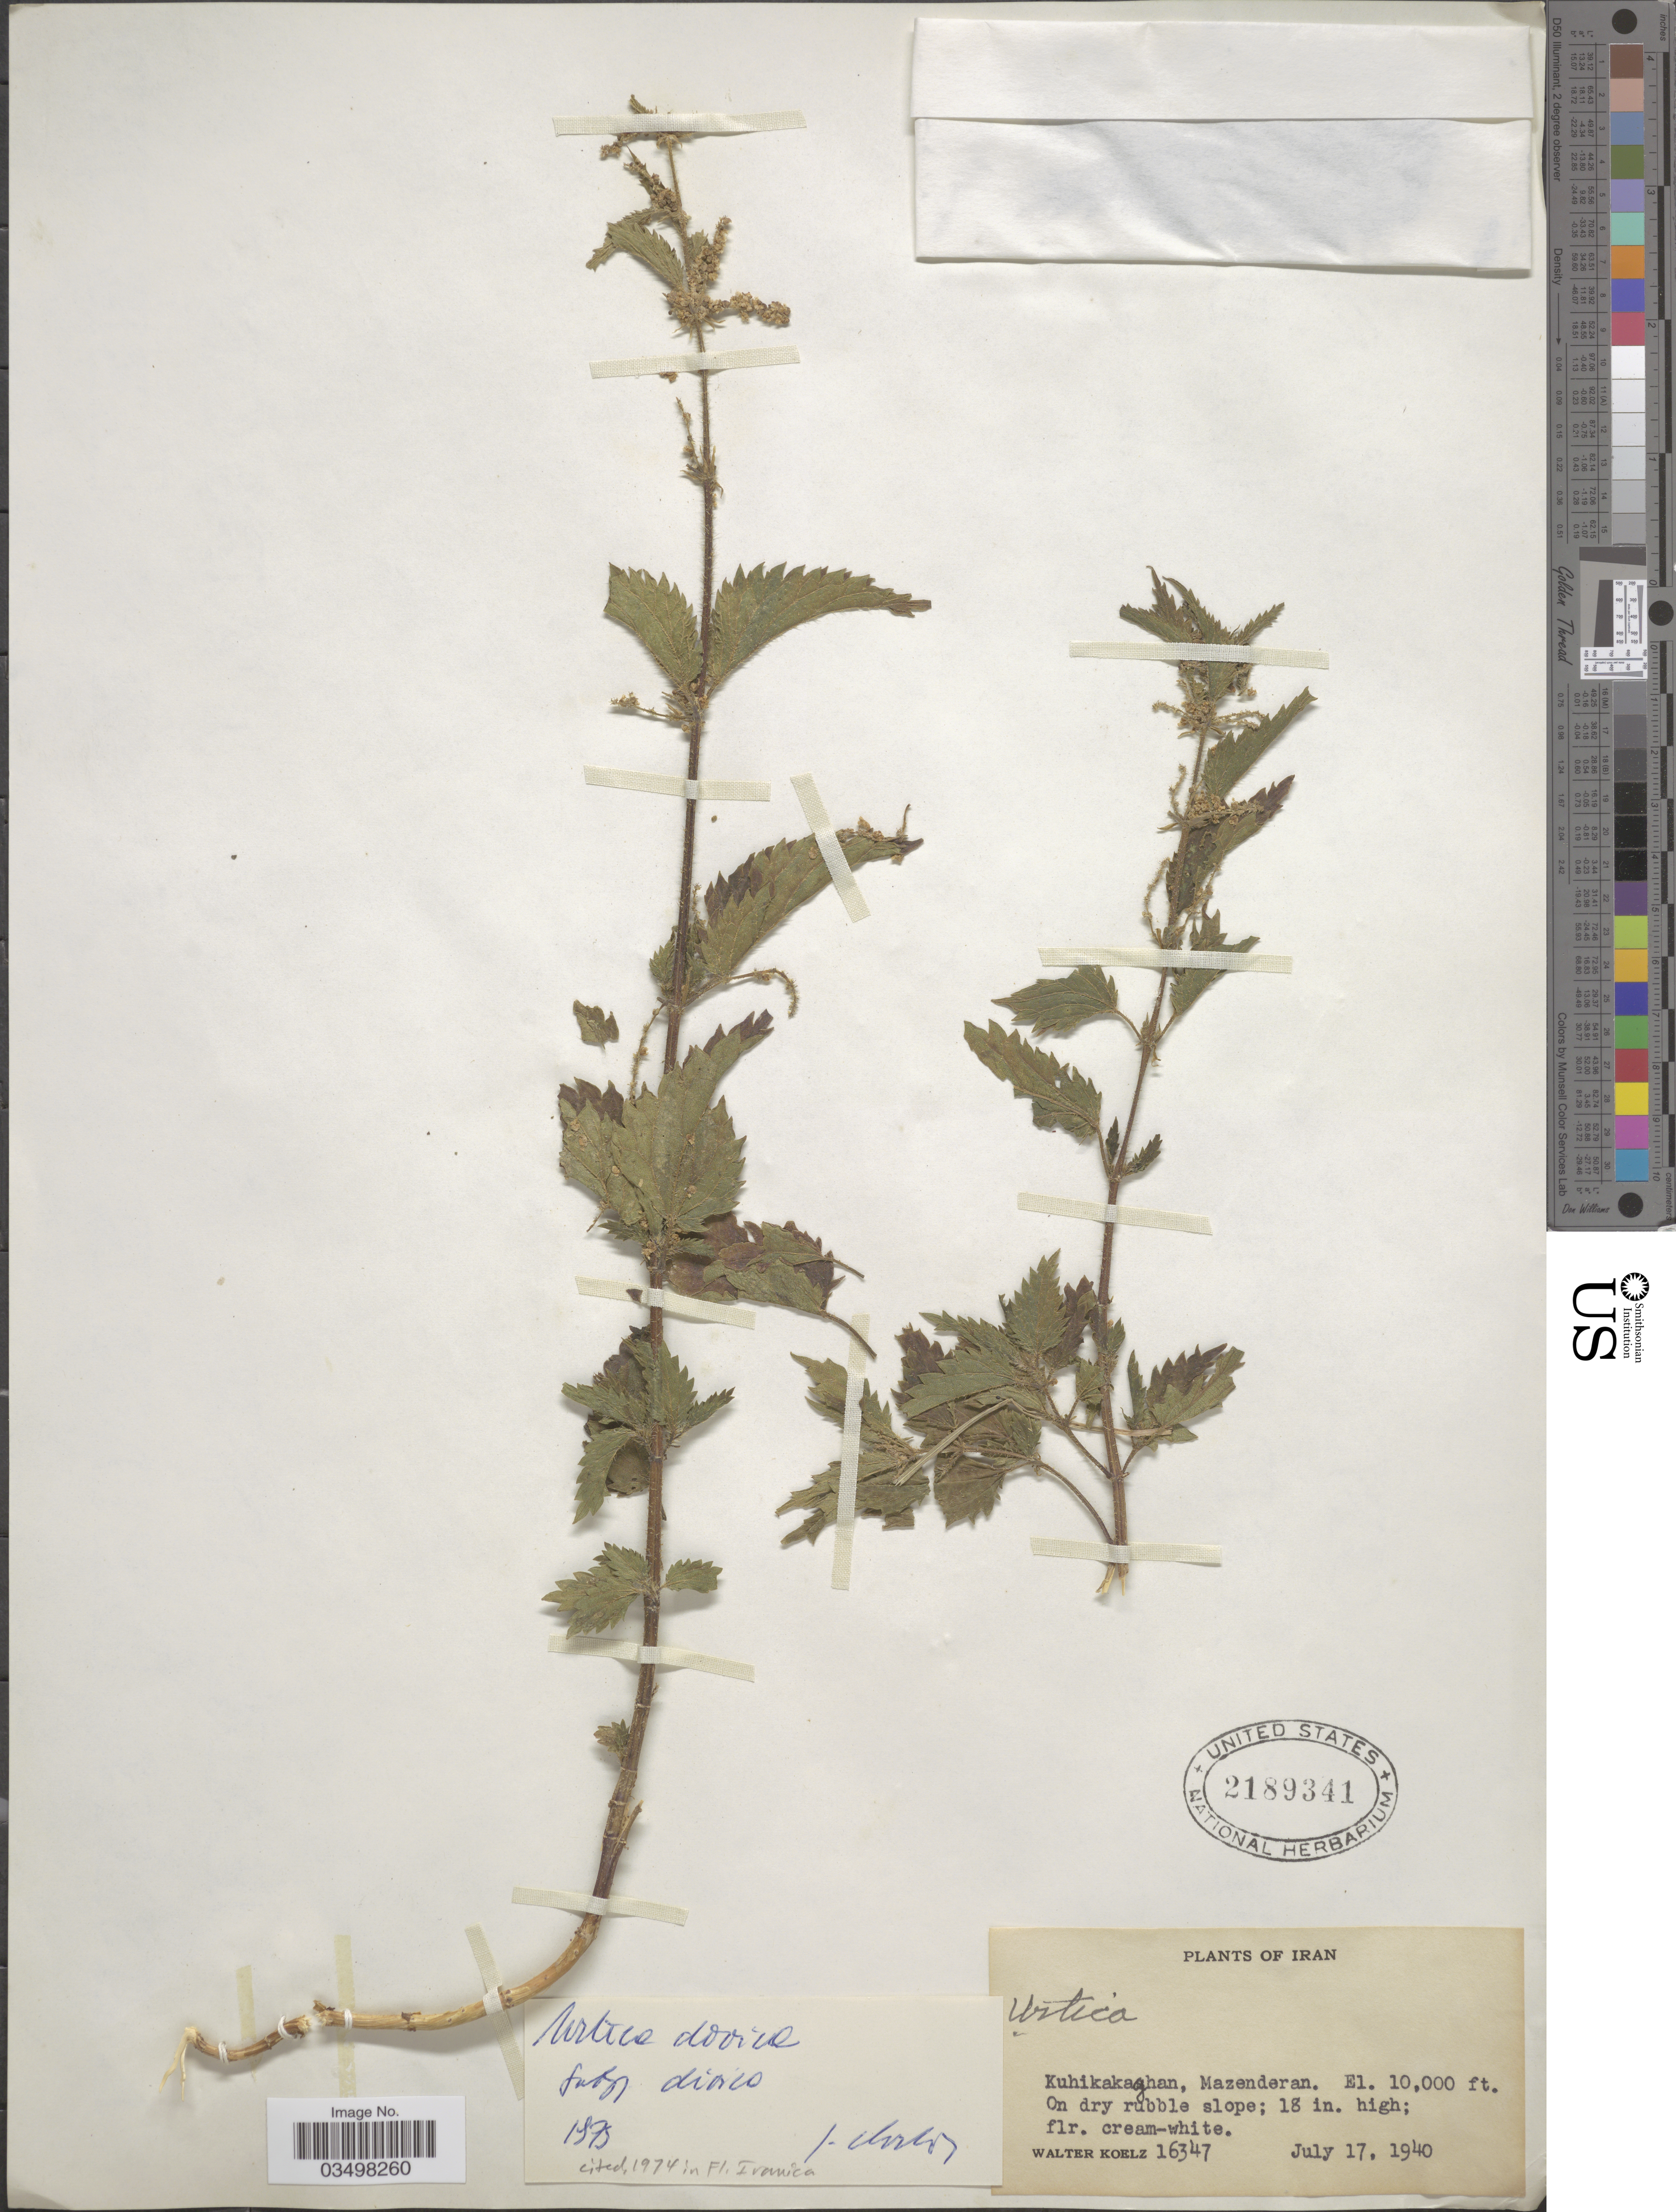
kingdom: Plantae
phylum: Tracheophyta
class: Magnoliopsida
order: Rosales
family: Urticaceae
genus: Urtica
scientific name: Urtica dioica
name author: L.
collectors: W. N. Koelz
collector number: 16347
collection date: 1940-07-17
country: Iran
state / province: Mazandaran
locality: Kuhikakaghan, Mazenderan.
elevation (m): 3048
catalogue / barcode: US 2189341